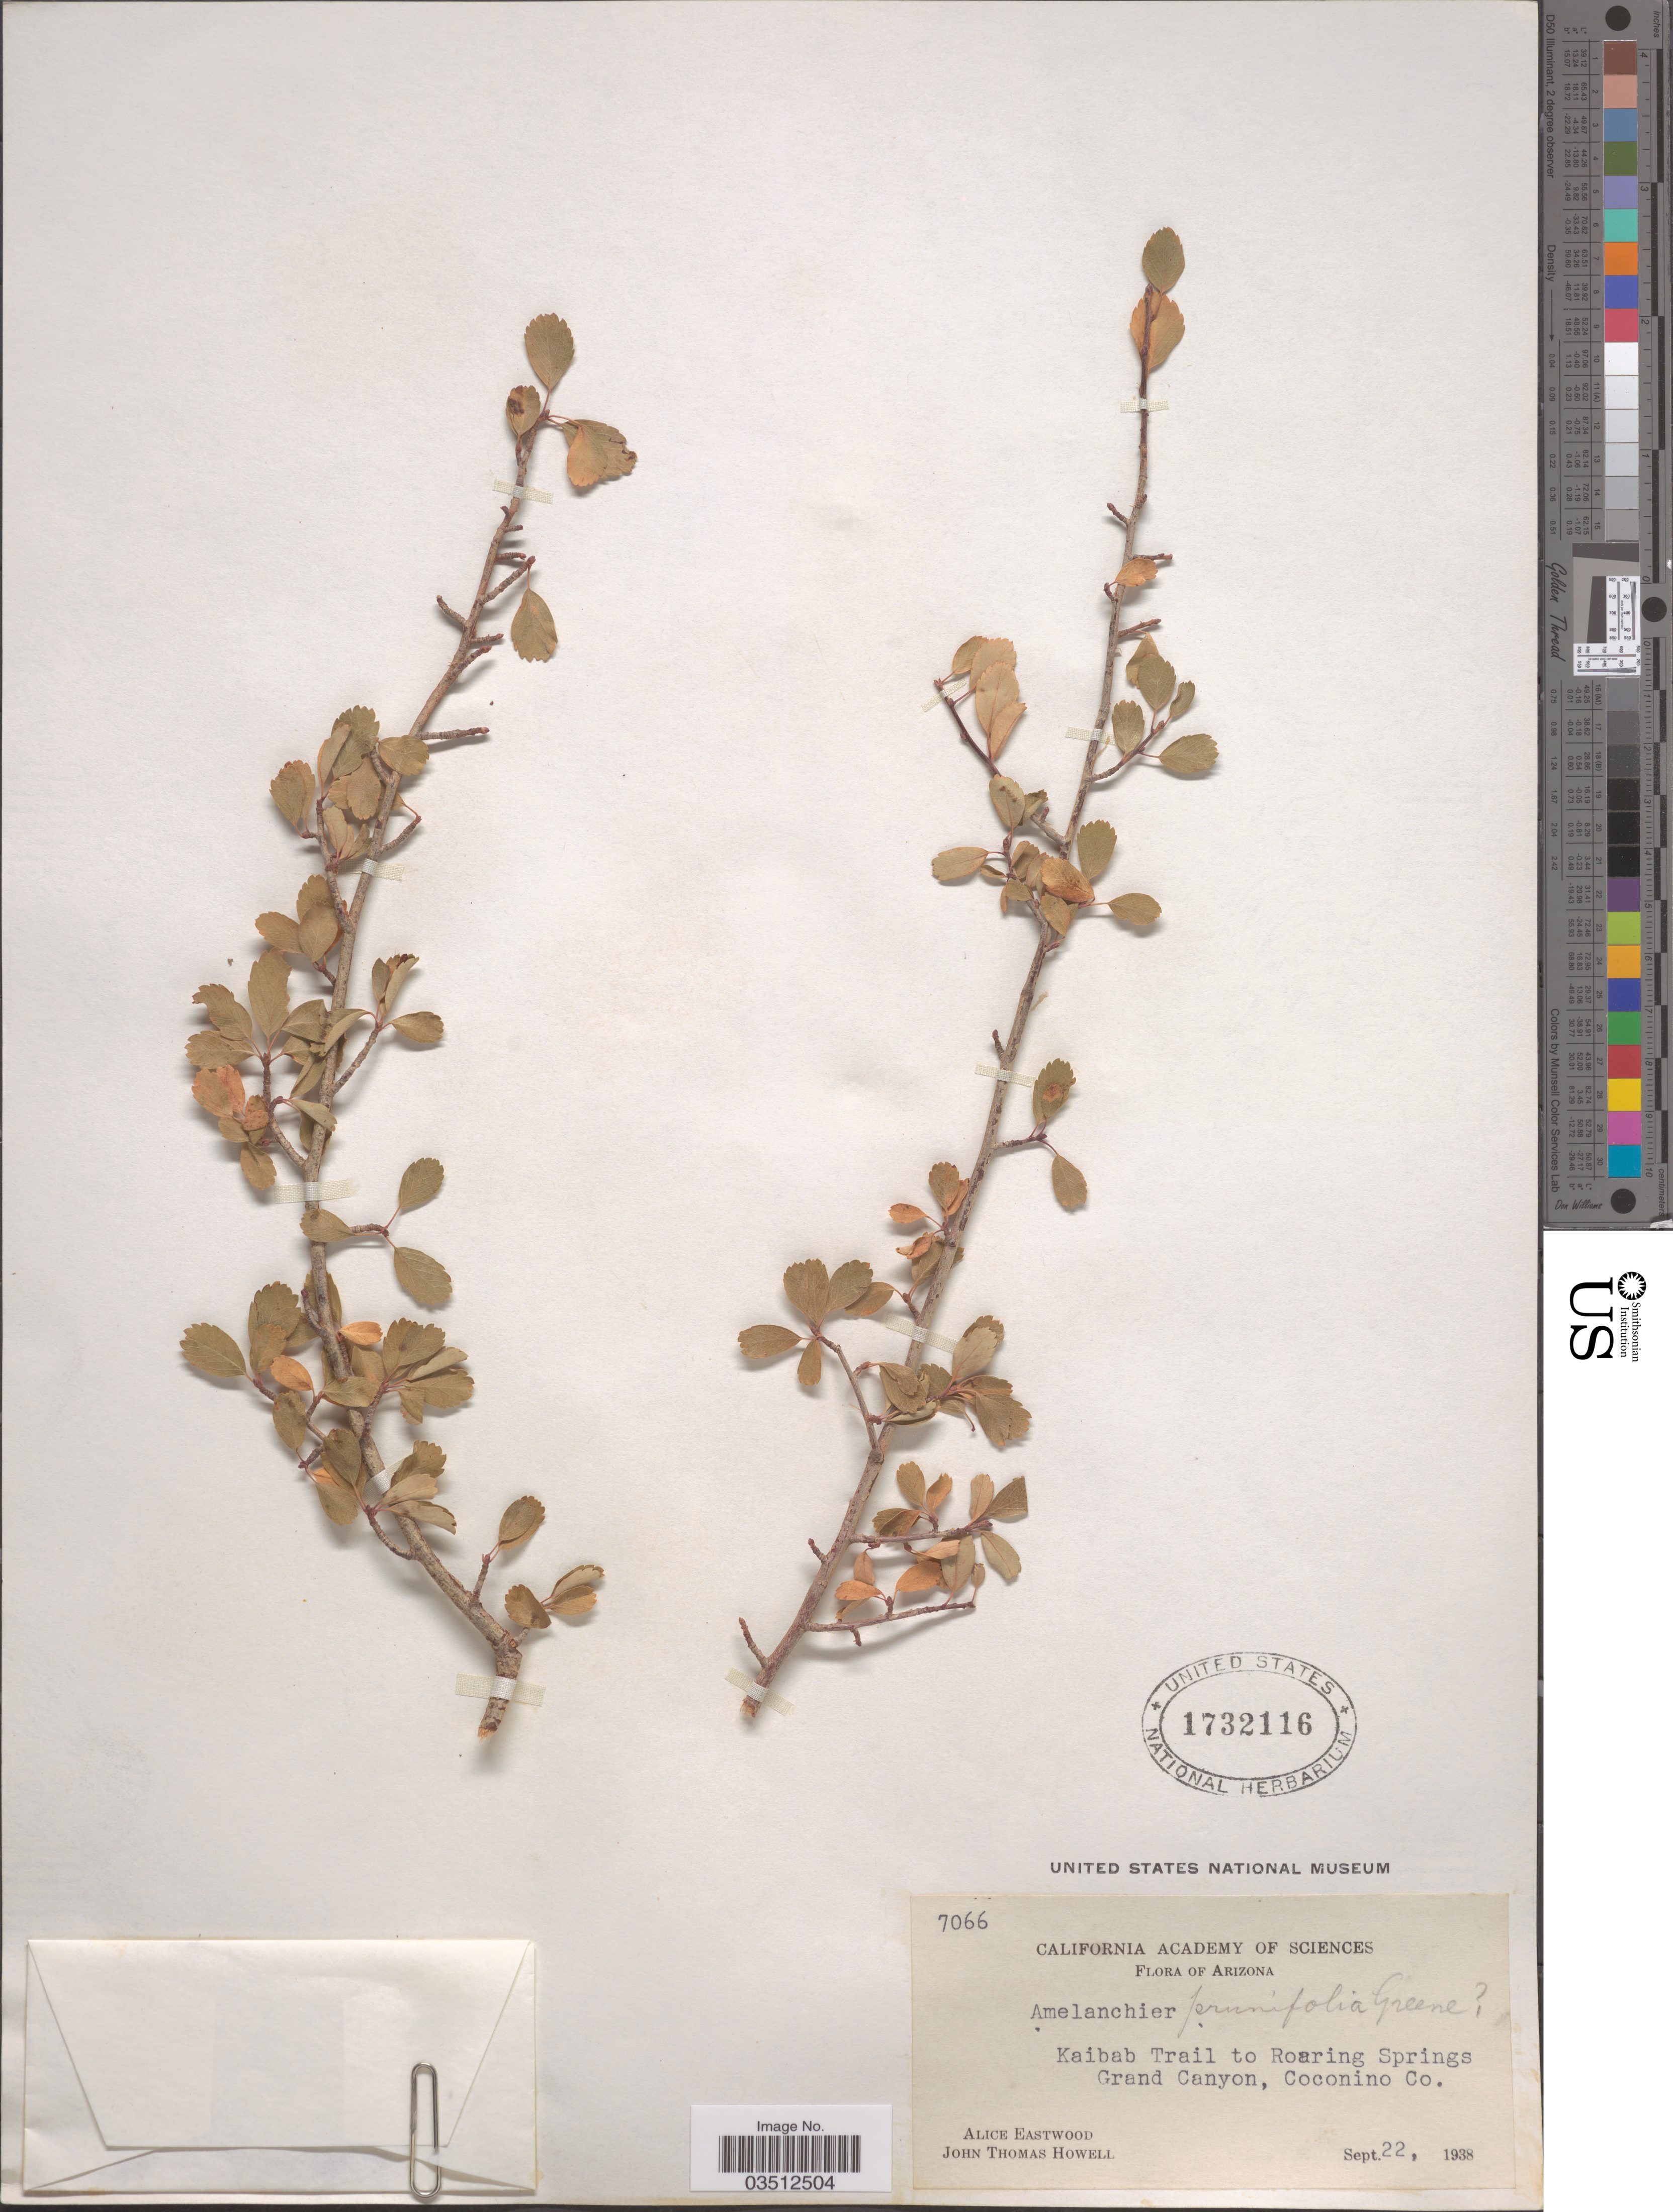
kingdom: Plantae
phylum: Tracheophyta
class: Magnoliopsida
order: Rosales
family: Rosaceae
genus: Amelanchier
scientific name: Amelanchier prunifolia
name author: Greene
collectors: A. Eastwood & J. T. Howell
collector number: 7066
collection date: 1938-09-22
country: United States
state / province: Arizona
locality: Kaibab Trail to Roaring Springs Grand Canyon, Coconino Co.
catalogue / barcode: US 1732116